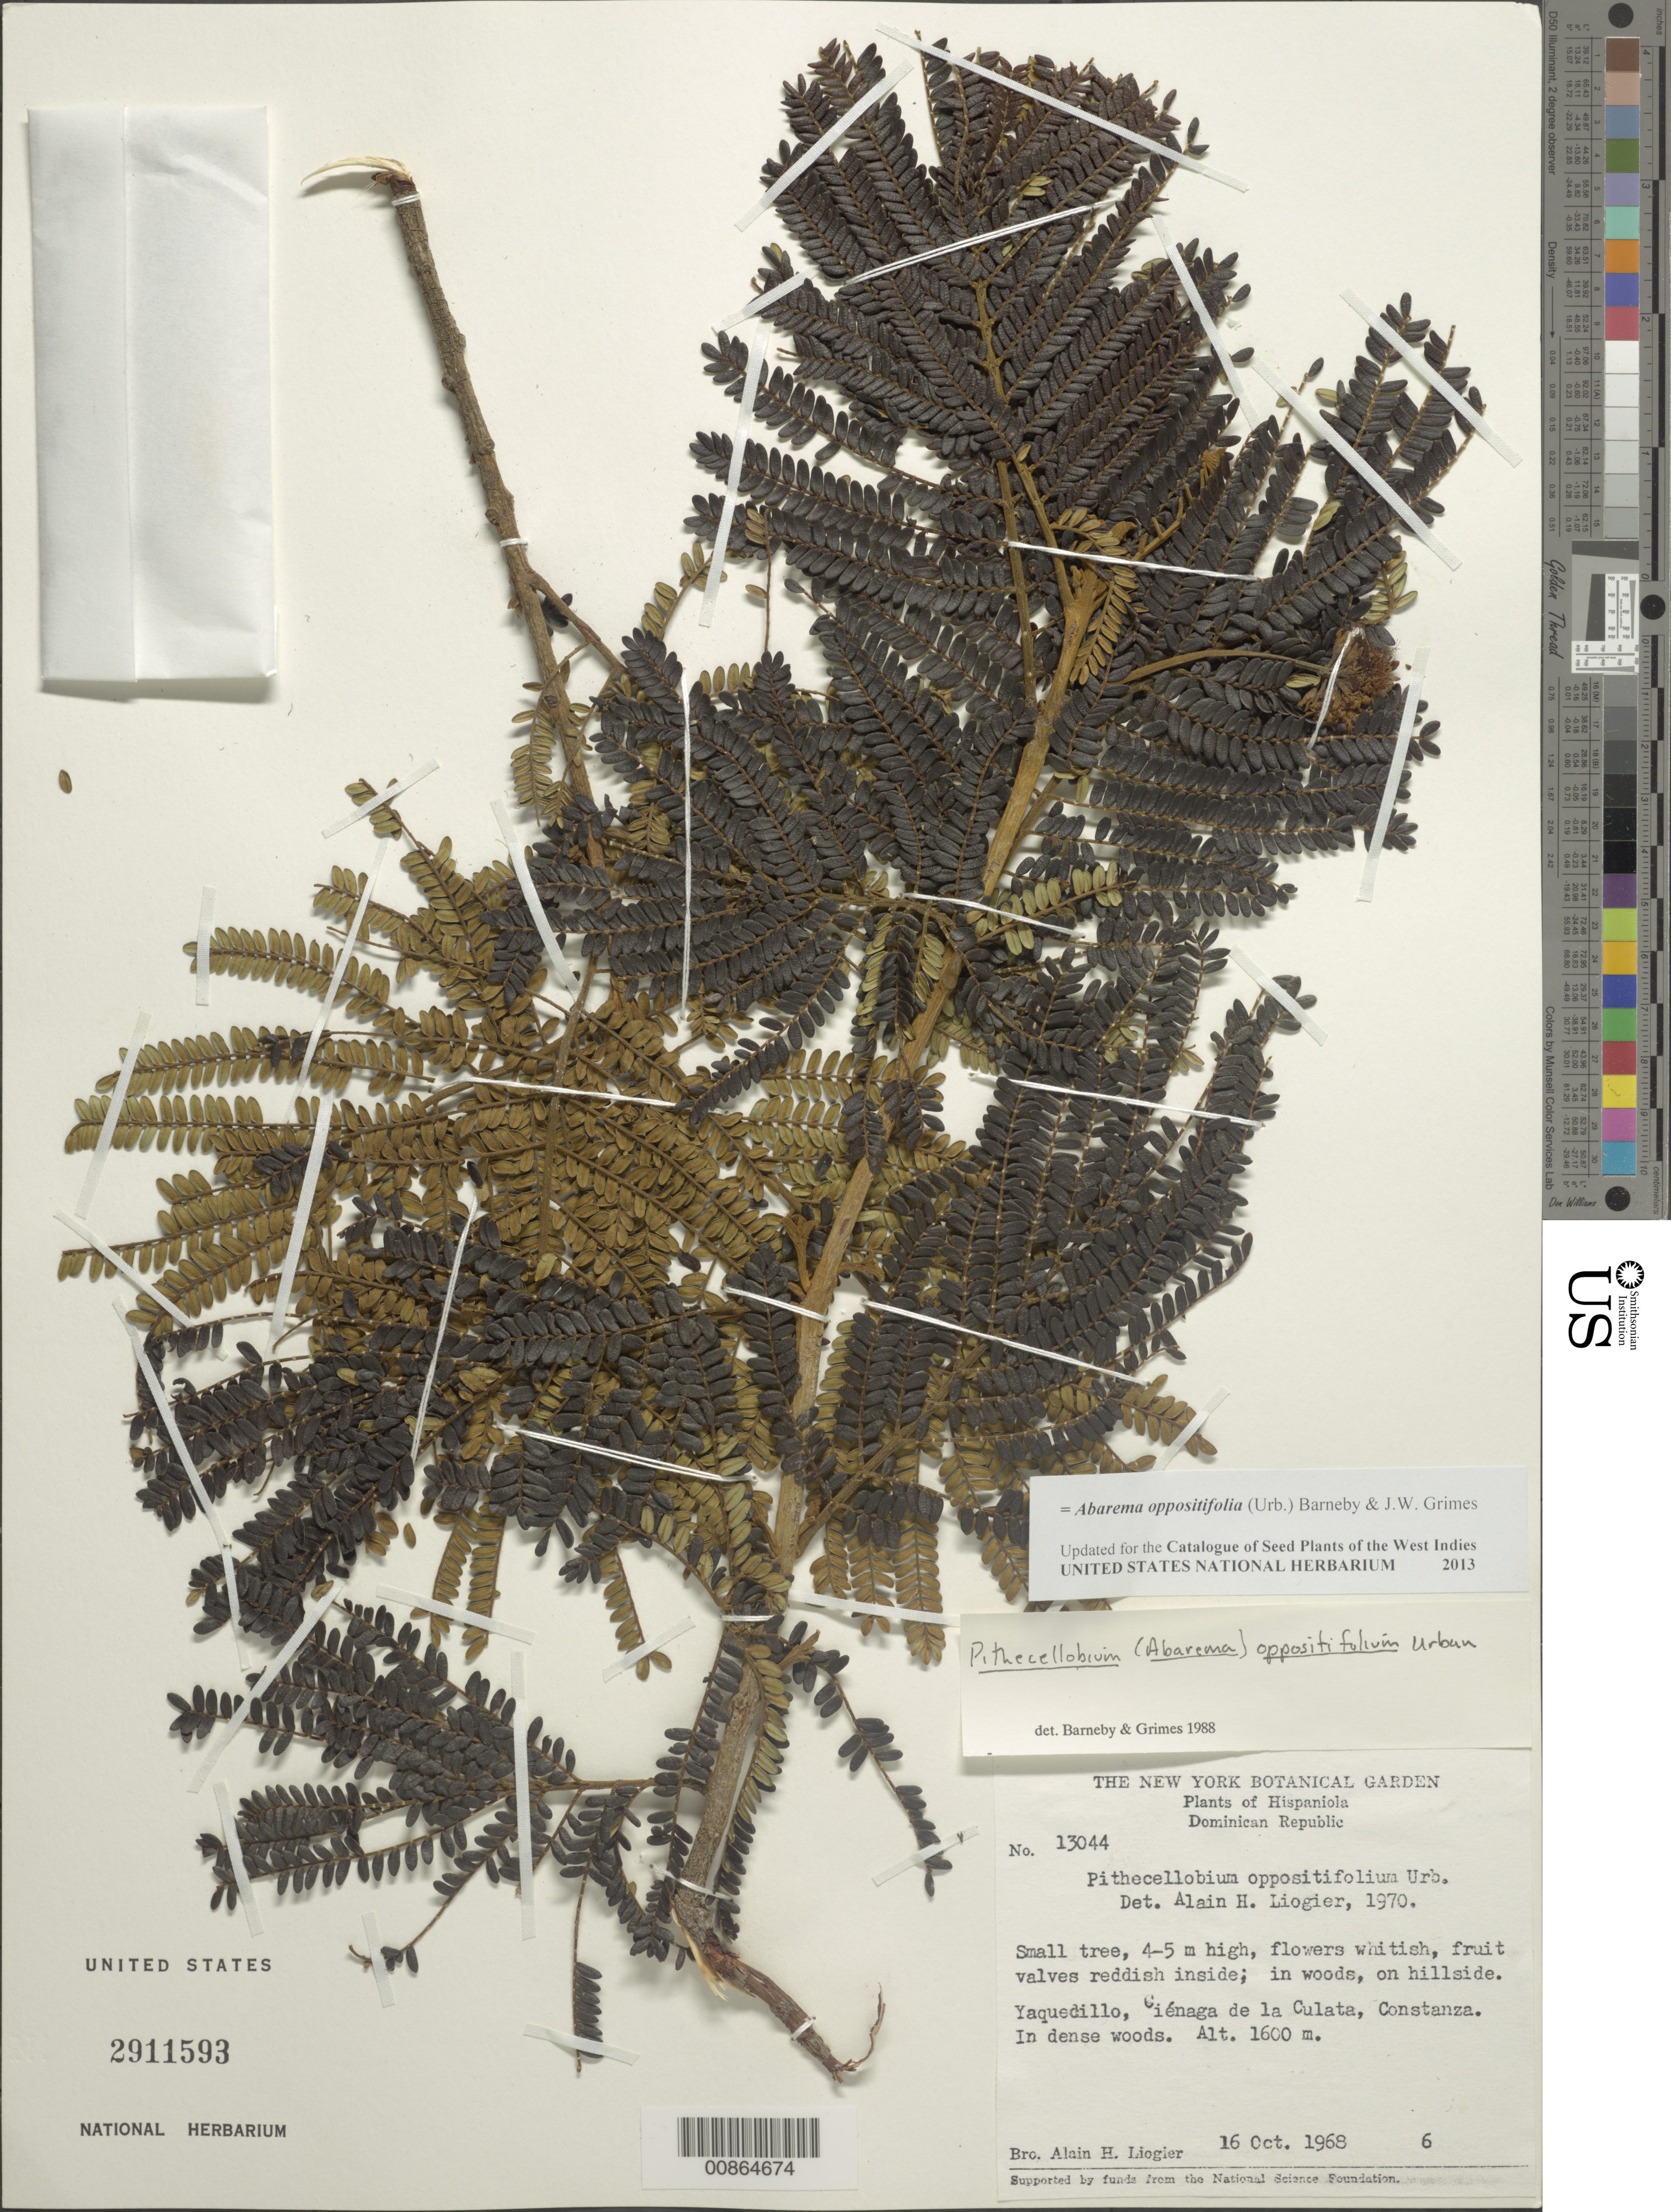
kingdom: Plantae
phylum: Tracheophyta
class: Magnoliopsida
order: Fabales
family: Fabaceae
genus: Jupunba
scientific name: Jupunba oppositifolia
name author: (Urb.) Britton & Rose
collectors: A. H. Liogier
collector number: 13044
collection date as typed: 16 Oct 1968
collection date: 1968-10-16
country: Dominican Republic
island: Hispaniola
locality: Yaquedillo, Ciénaga de la Culata, Constanza.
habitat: In dense woods, on hillside.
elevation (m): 1600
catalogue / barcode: US 2911593